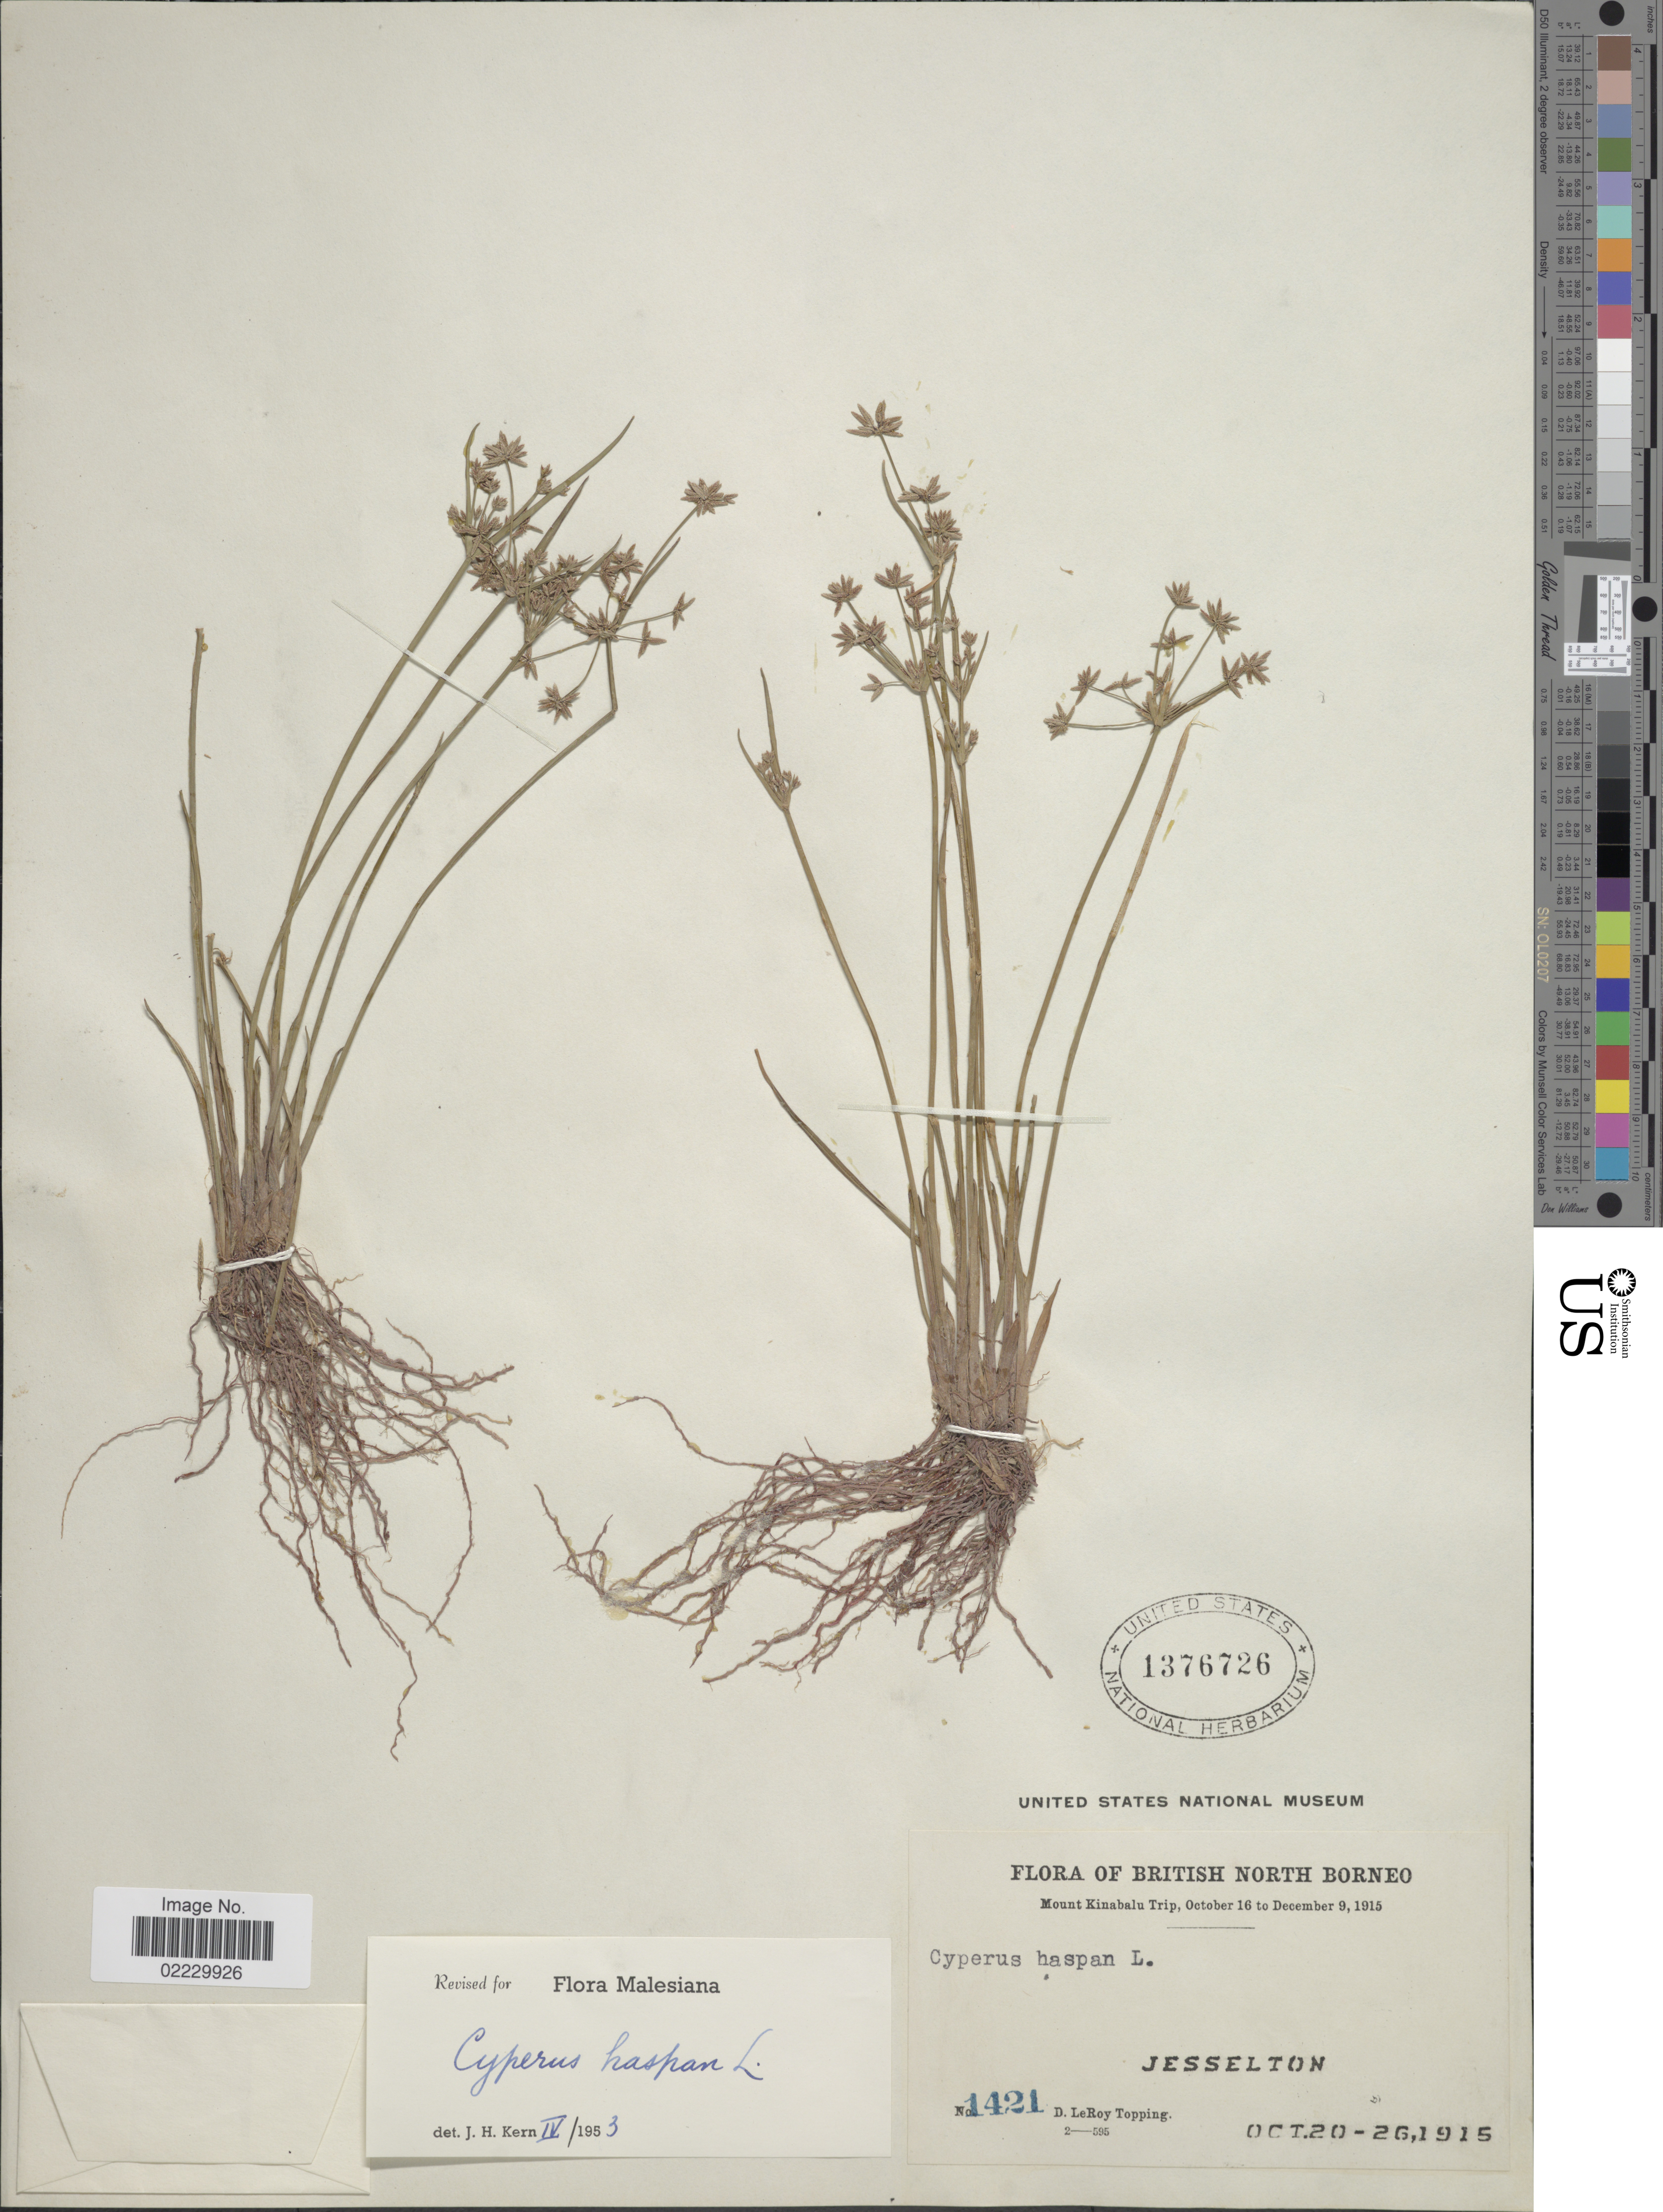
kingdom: Plantae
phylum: Tracheophyta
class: Liliopsida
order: Poales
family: Cyperaceae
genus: Cyperus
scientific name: Cyperus haspan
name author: L.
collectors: D. L. Topping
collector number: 1421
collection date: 1915-10-20/1915-10-26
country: Malaysia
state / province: Sabah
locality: British North Borneo, Jesselton.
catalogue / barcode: US 1376726